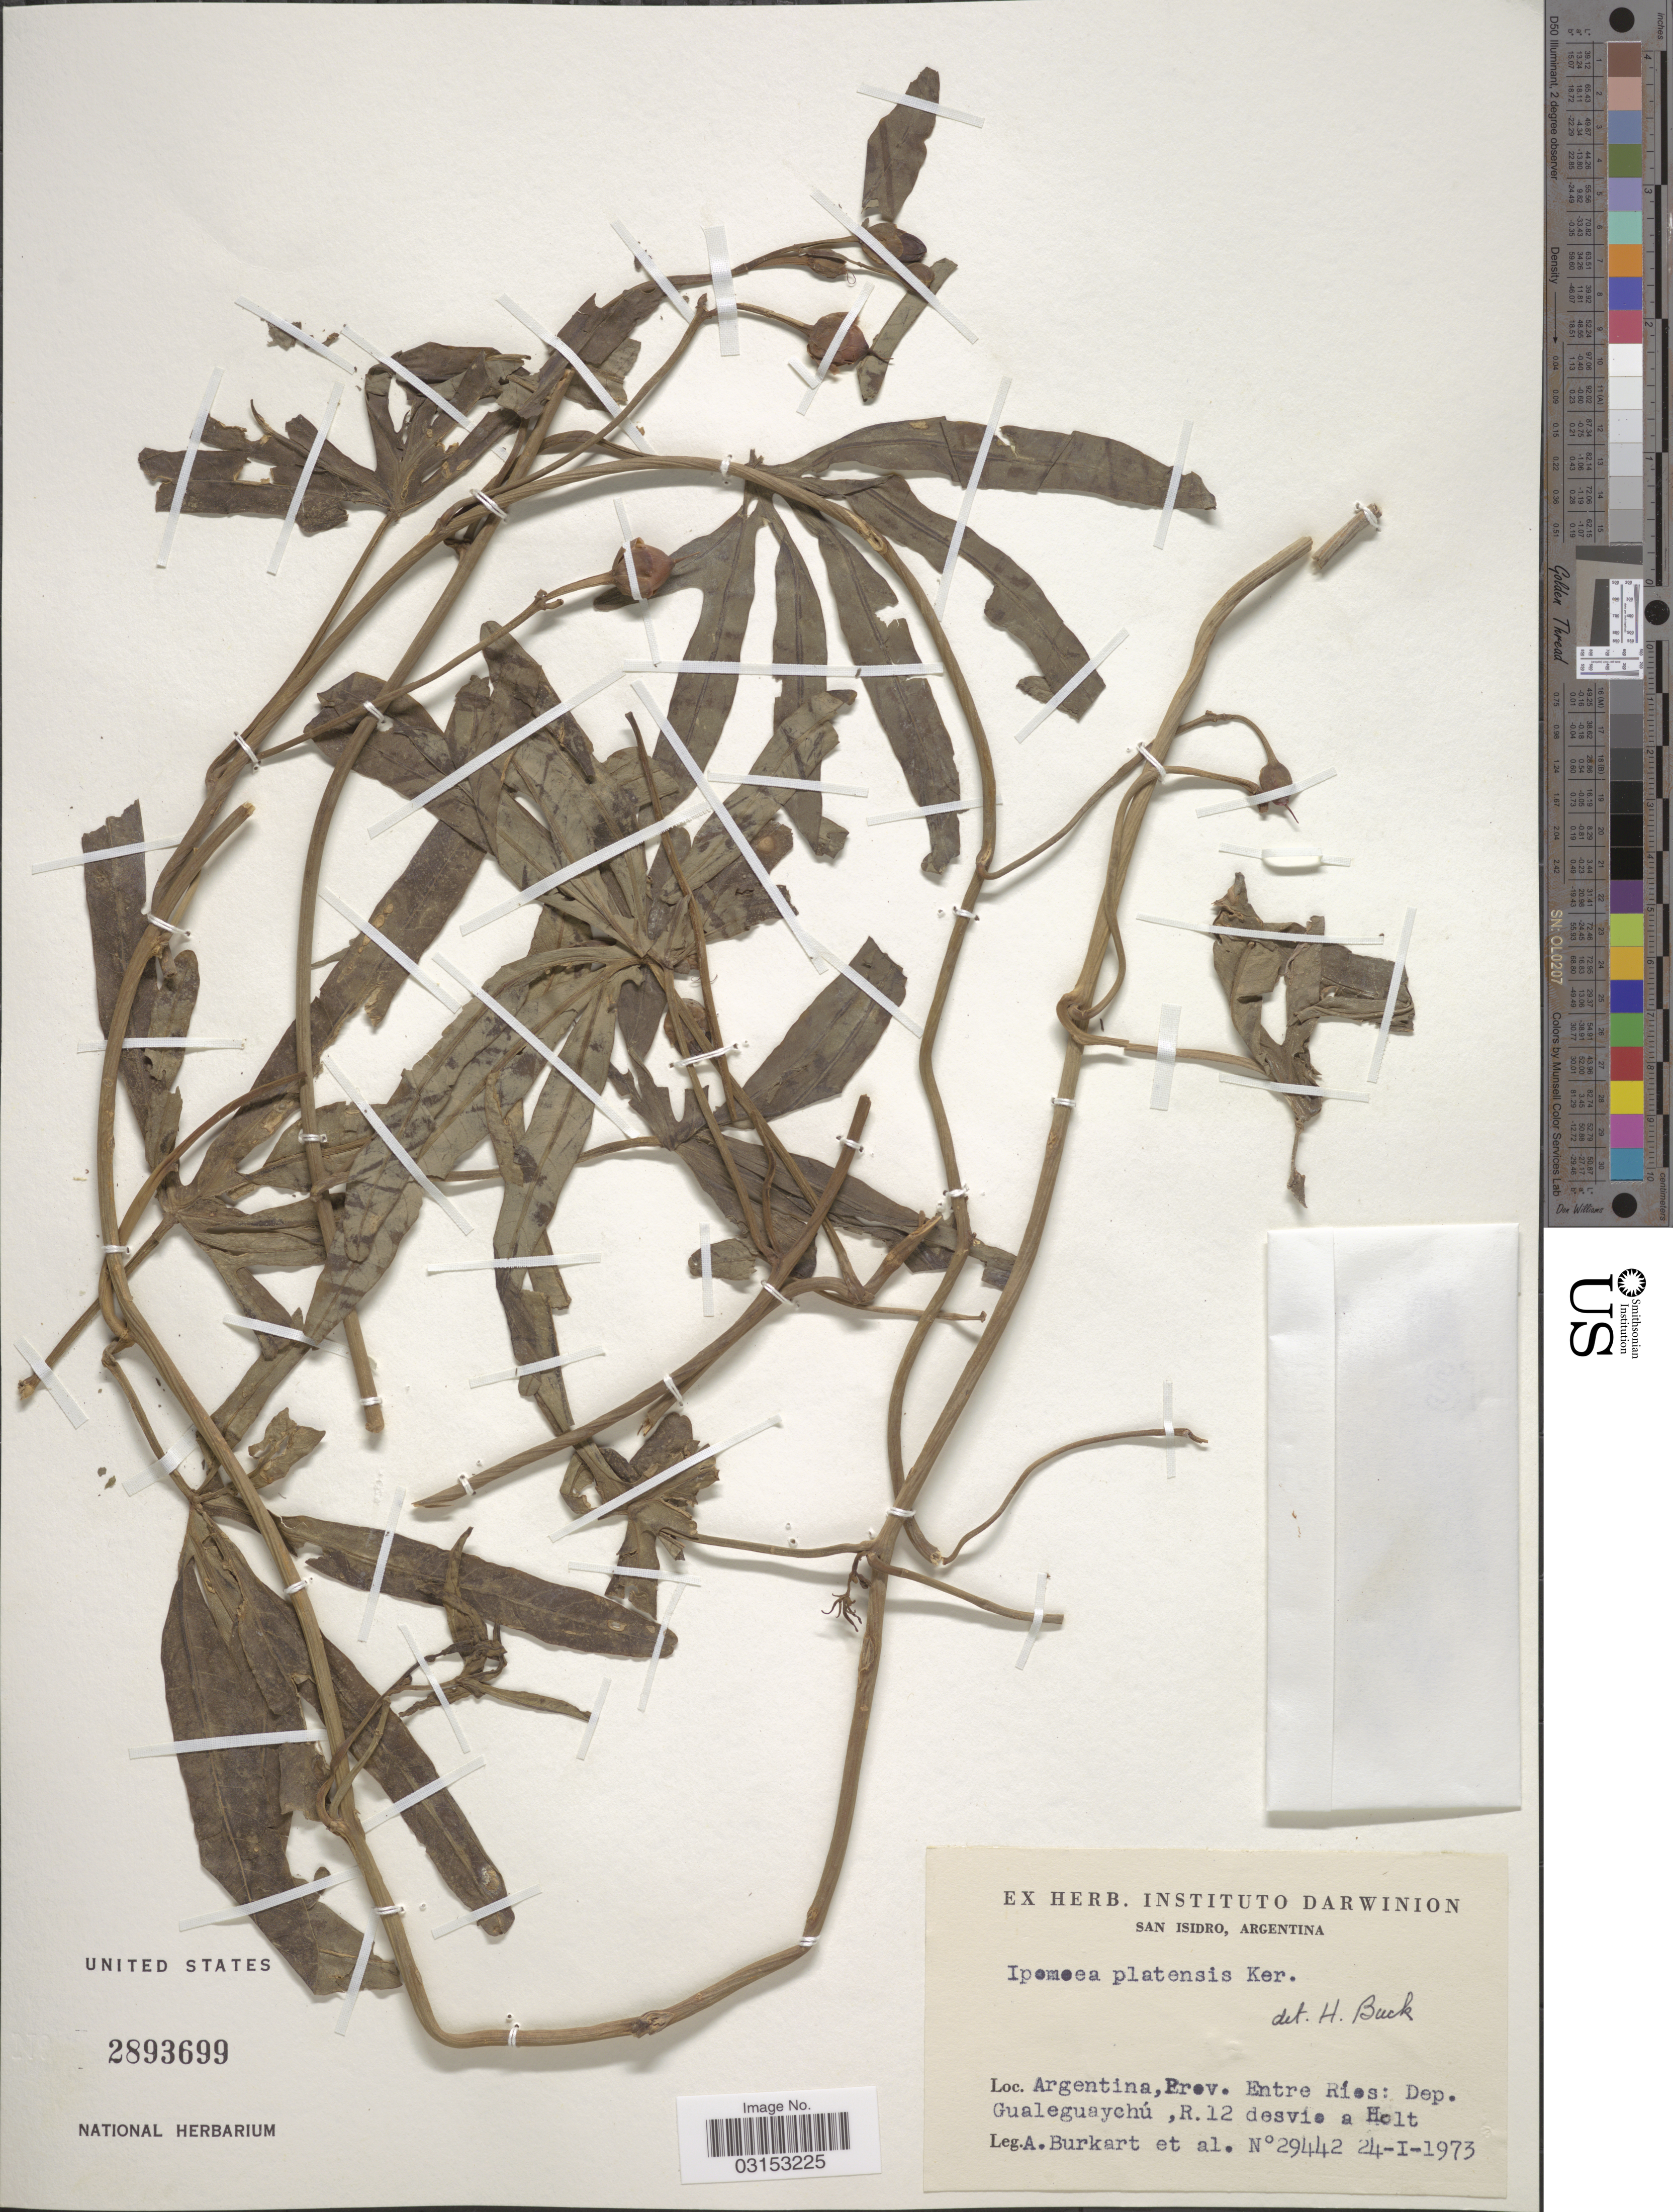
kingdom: Plantae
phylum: Tracheophyta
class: Magnoliopsida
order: Solanales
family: Convolvulaceae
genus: Ipomoea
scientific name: Ipomoea platensis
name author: Ker Gawl.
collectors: A. E. Burkart & et al.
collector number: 29442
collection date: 1973-01-24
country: Argentina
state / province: Entre Rios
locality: Dep. Gualeguaychú, R.12 desvio a Holt.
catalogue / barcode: US 2893699